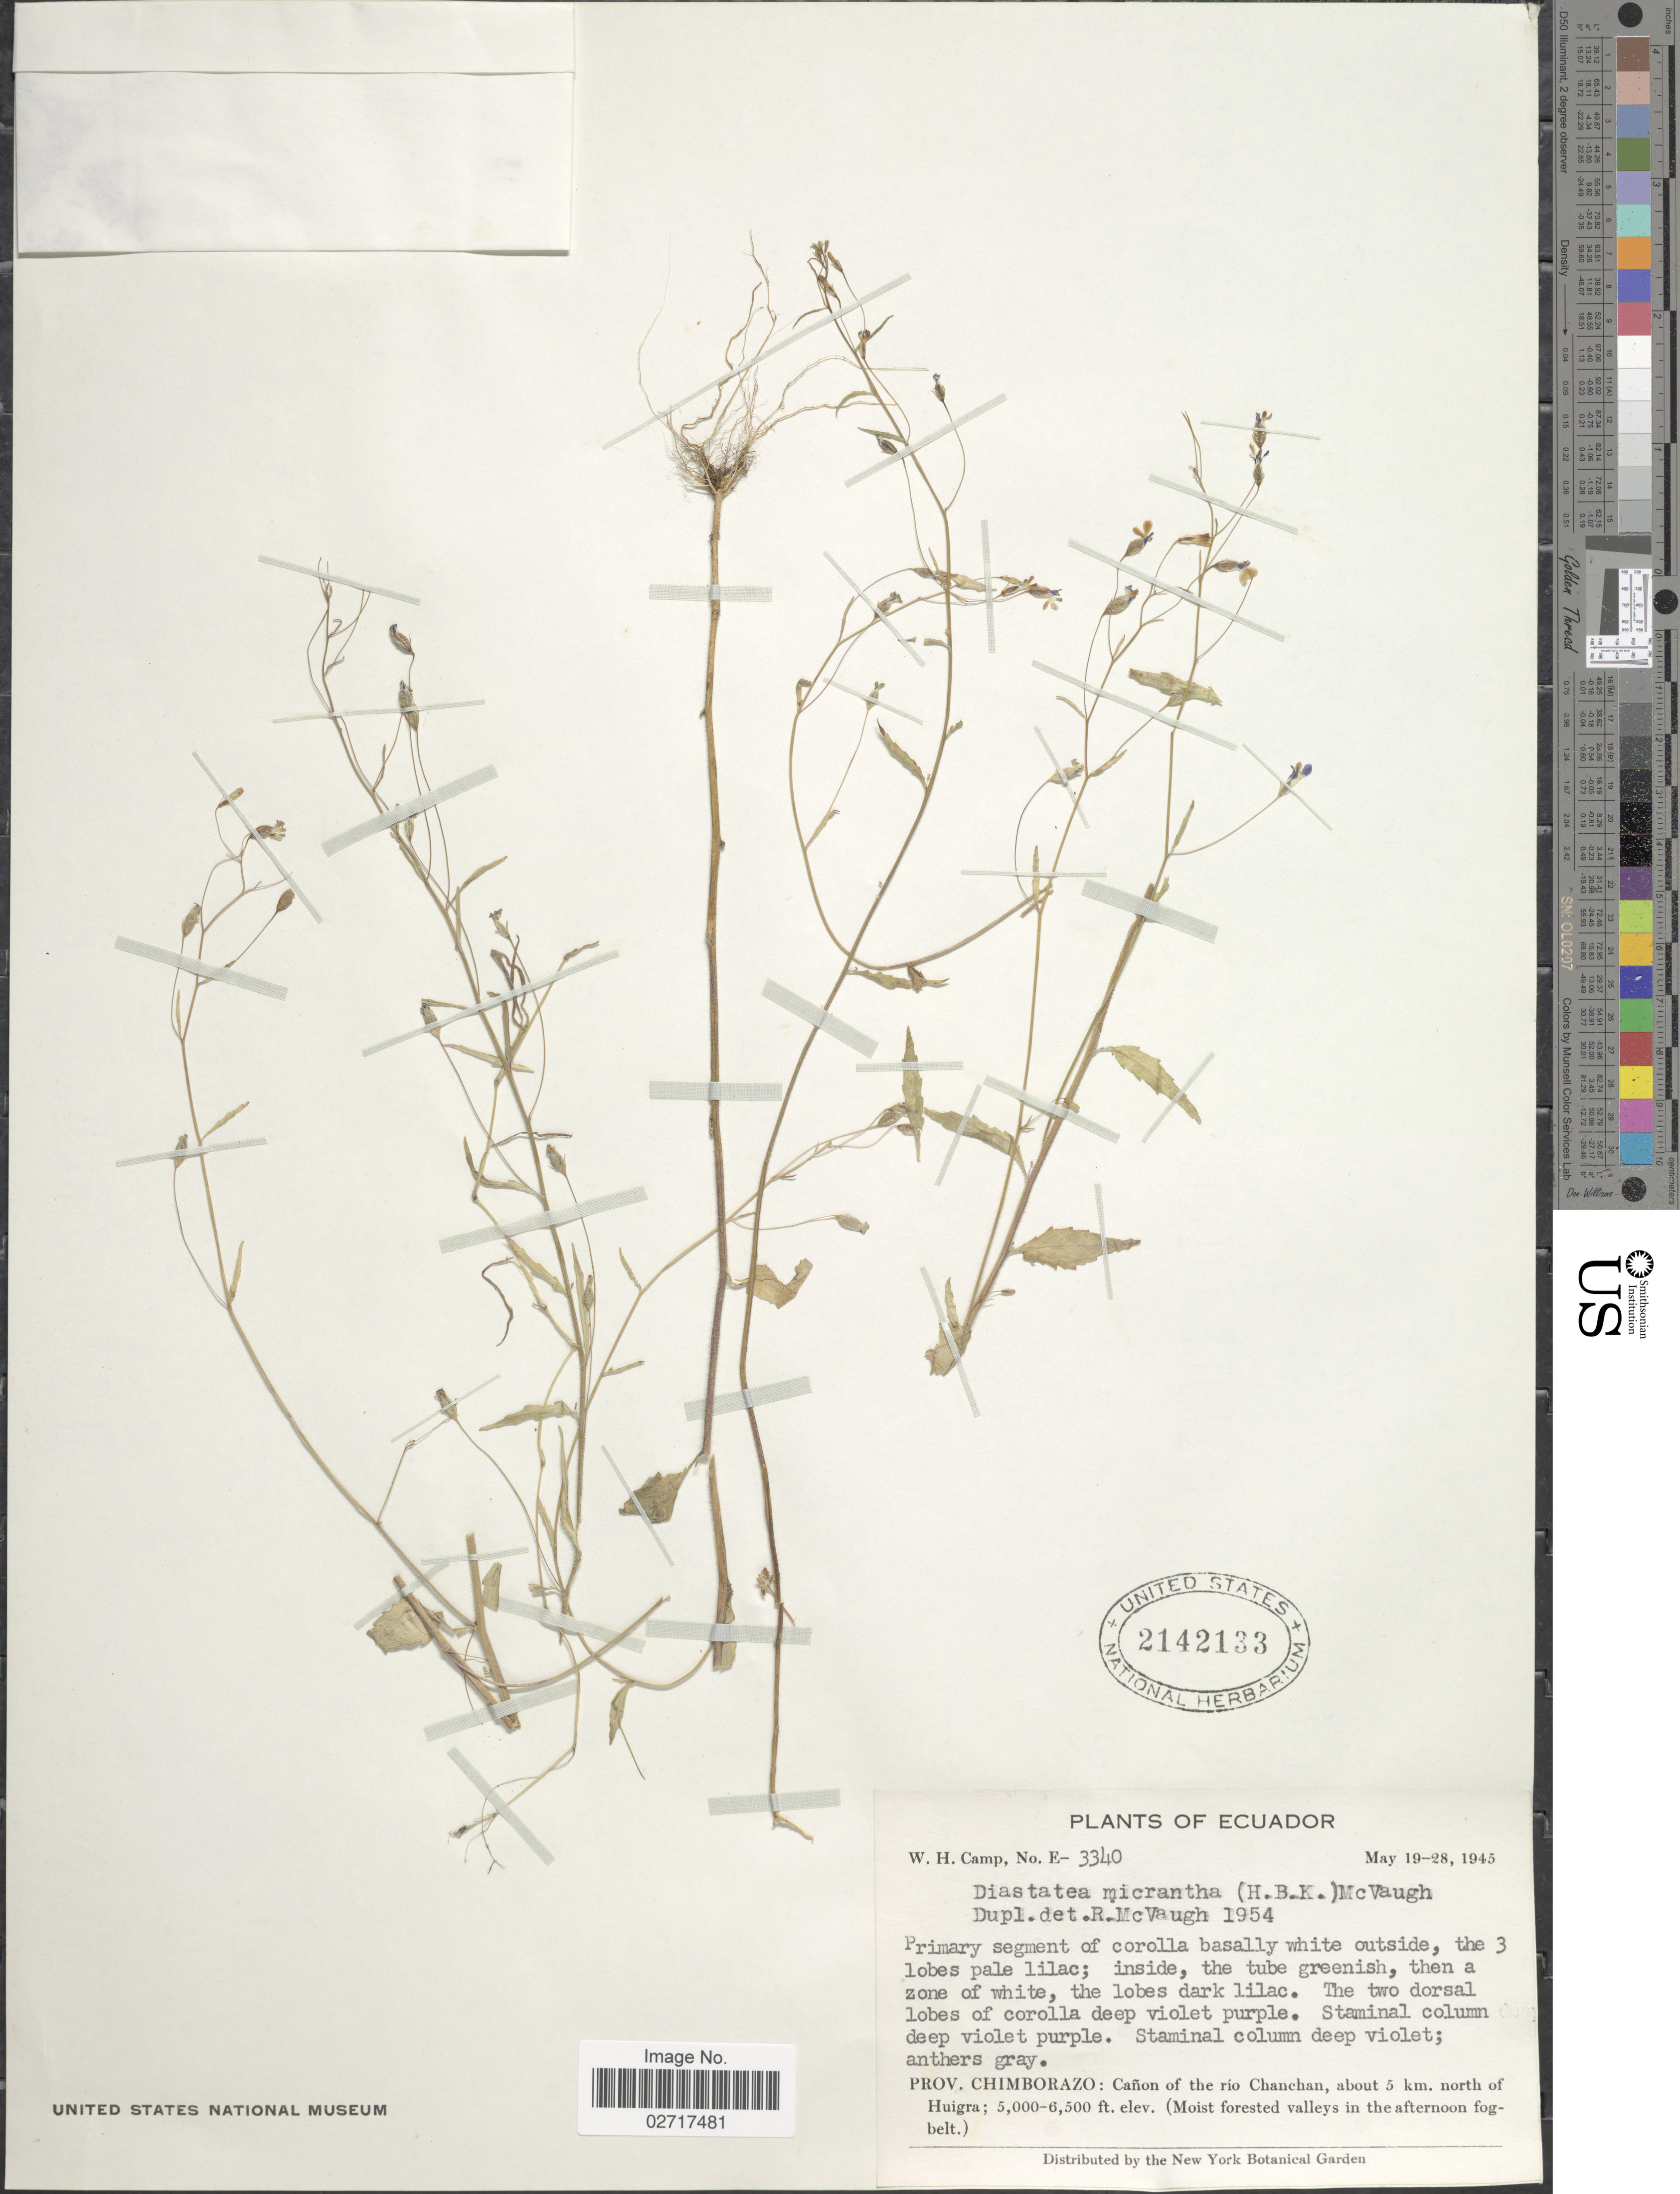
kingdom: Plantae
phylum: Tracheophyta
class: Magnoliopsida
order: Asterales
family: Campanulaceae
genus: Diastatea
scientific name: Diastatea micrantha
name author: (Kunth) McVaugh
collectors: W. H. Camp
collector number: E-3340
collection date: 1945-05-19/1945-05-28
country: Ecuador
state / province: Chimborazo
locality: Cañon of the río Chanchan, about 5 km. north of Huigra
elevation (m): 1524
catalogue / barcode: US 2142133